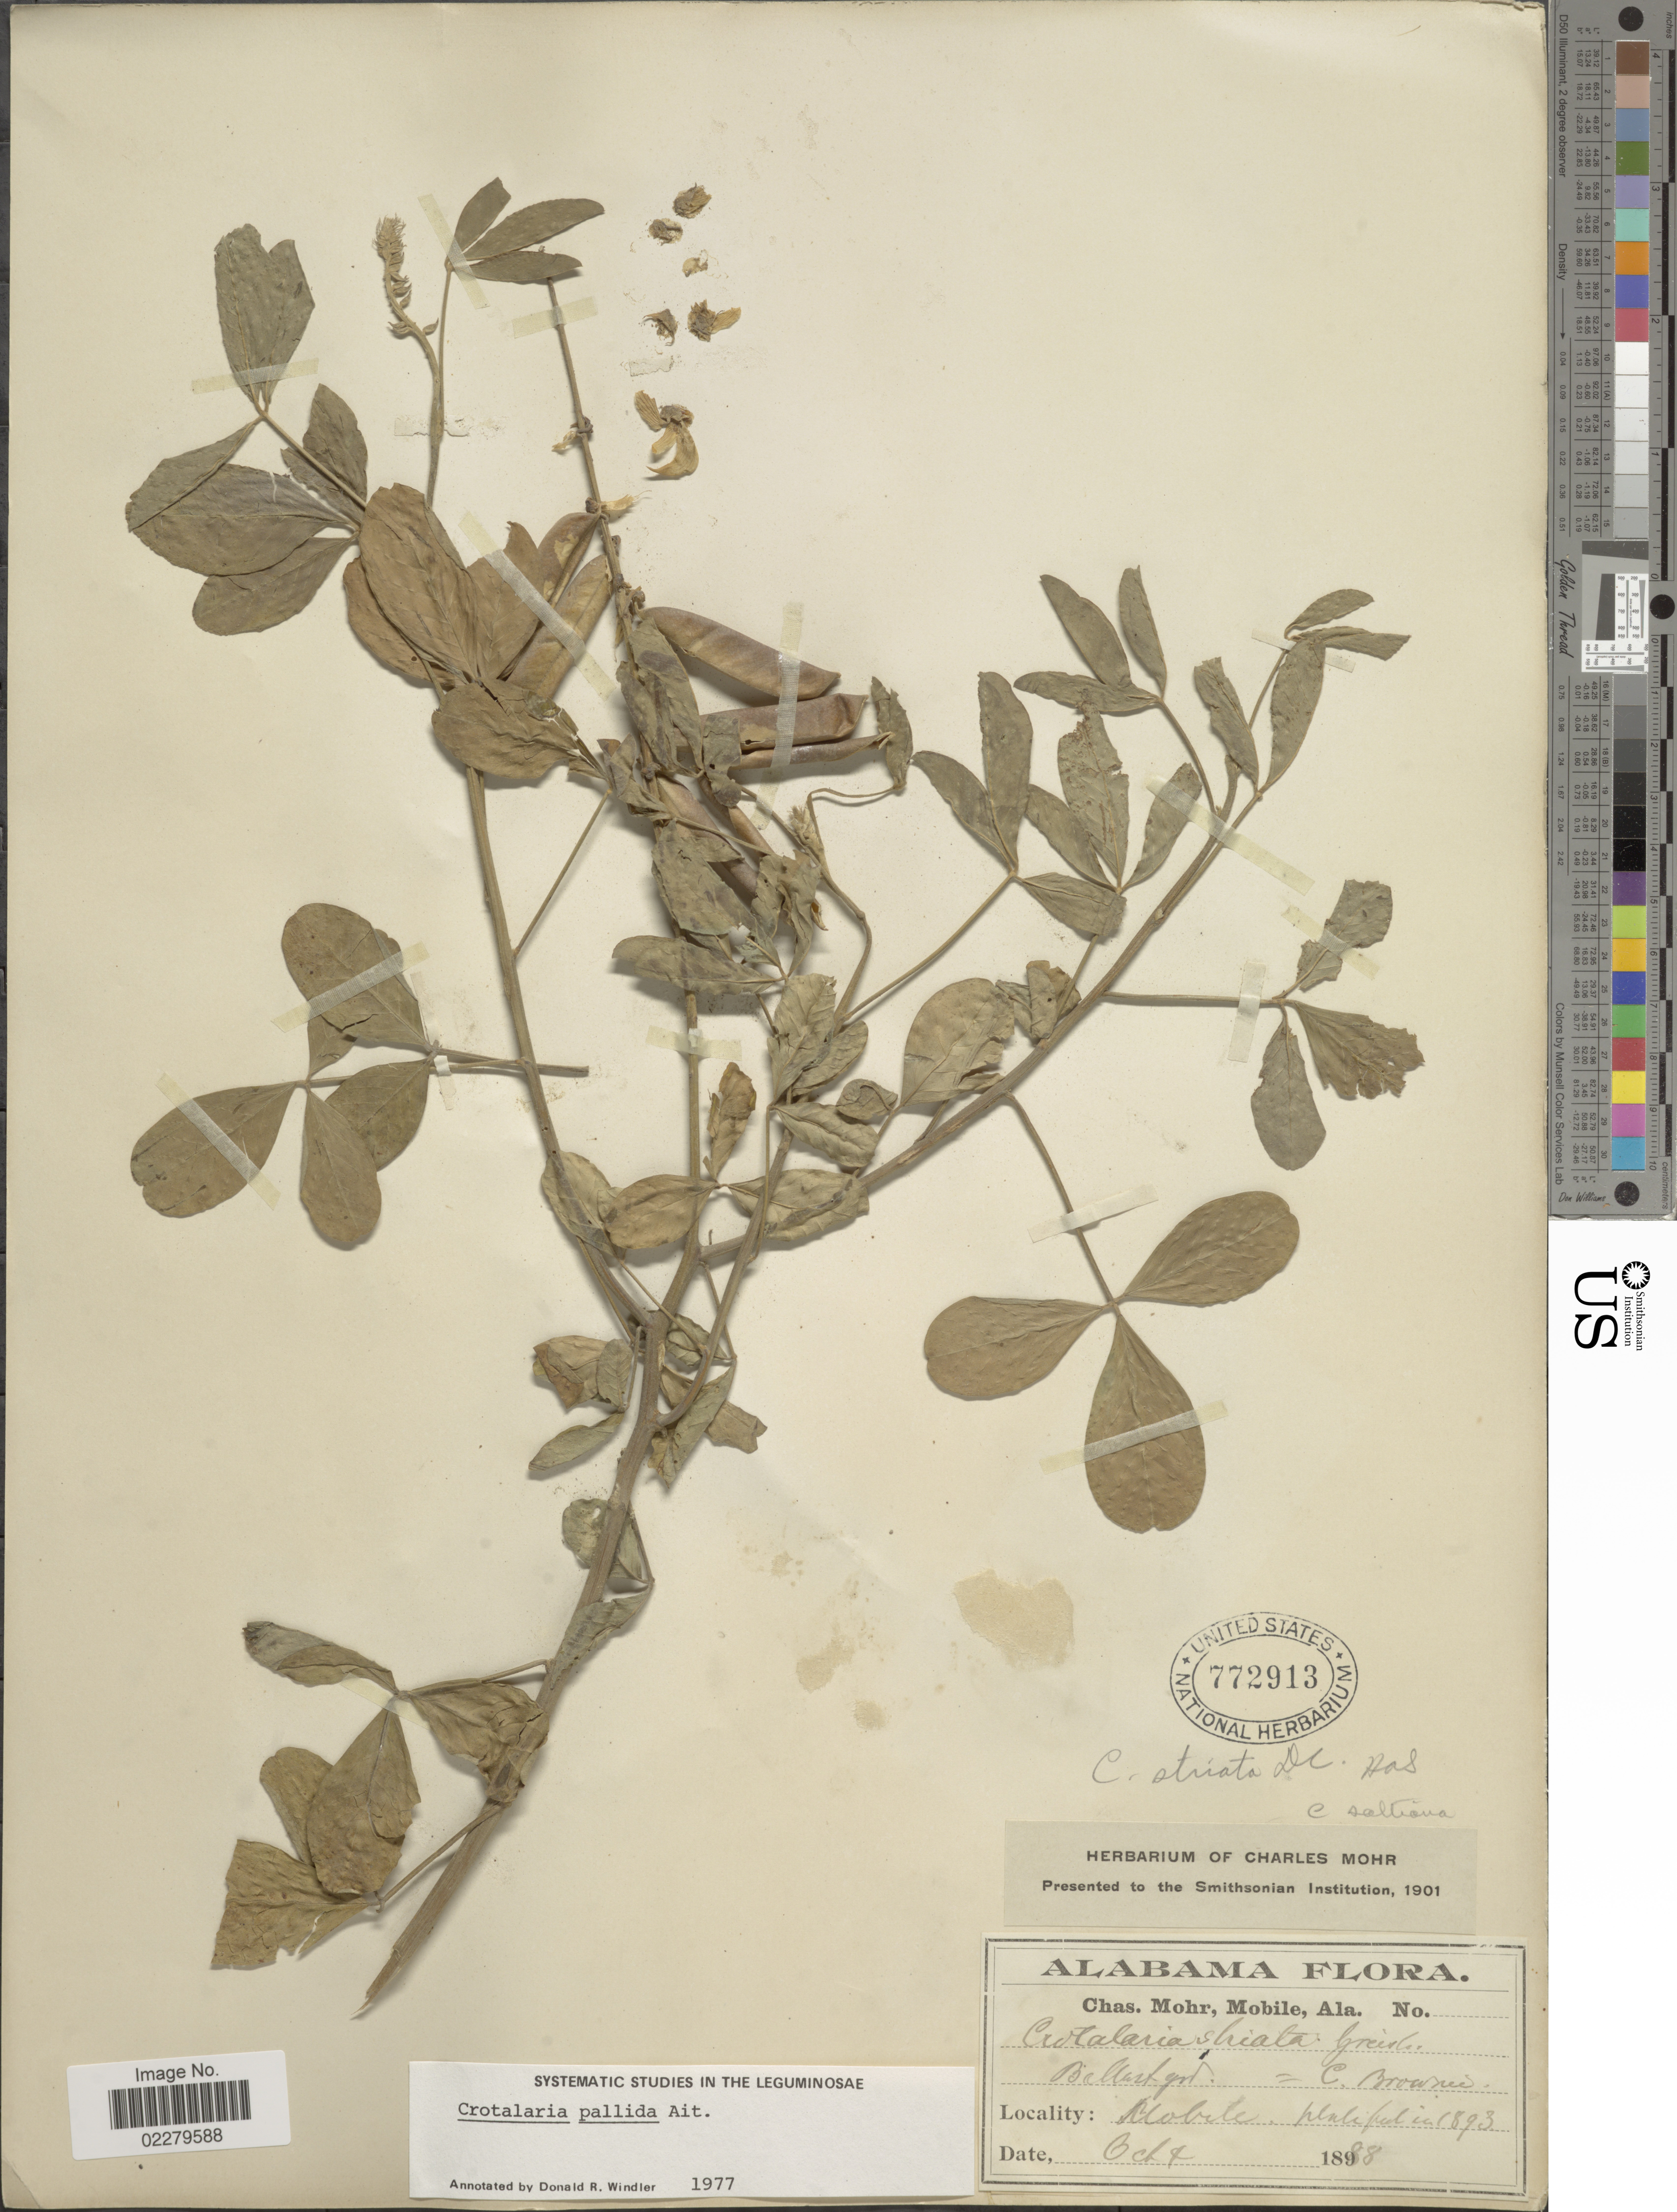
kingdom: Plantae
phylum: Tracheophyta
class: Magnoliopsida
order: Fabales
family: Fabaceae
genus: Crotalaria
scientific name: Crotalaria pallida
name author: Aiton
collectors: Mohr, C. T. (herbarium)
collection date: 1893-10-07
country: United States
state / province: Alabama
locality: Mobile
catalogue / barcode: US 772913